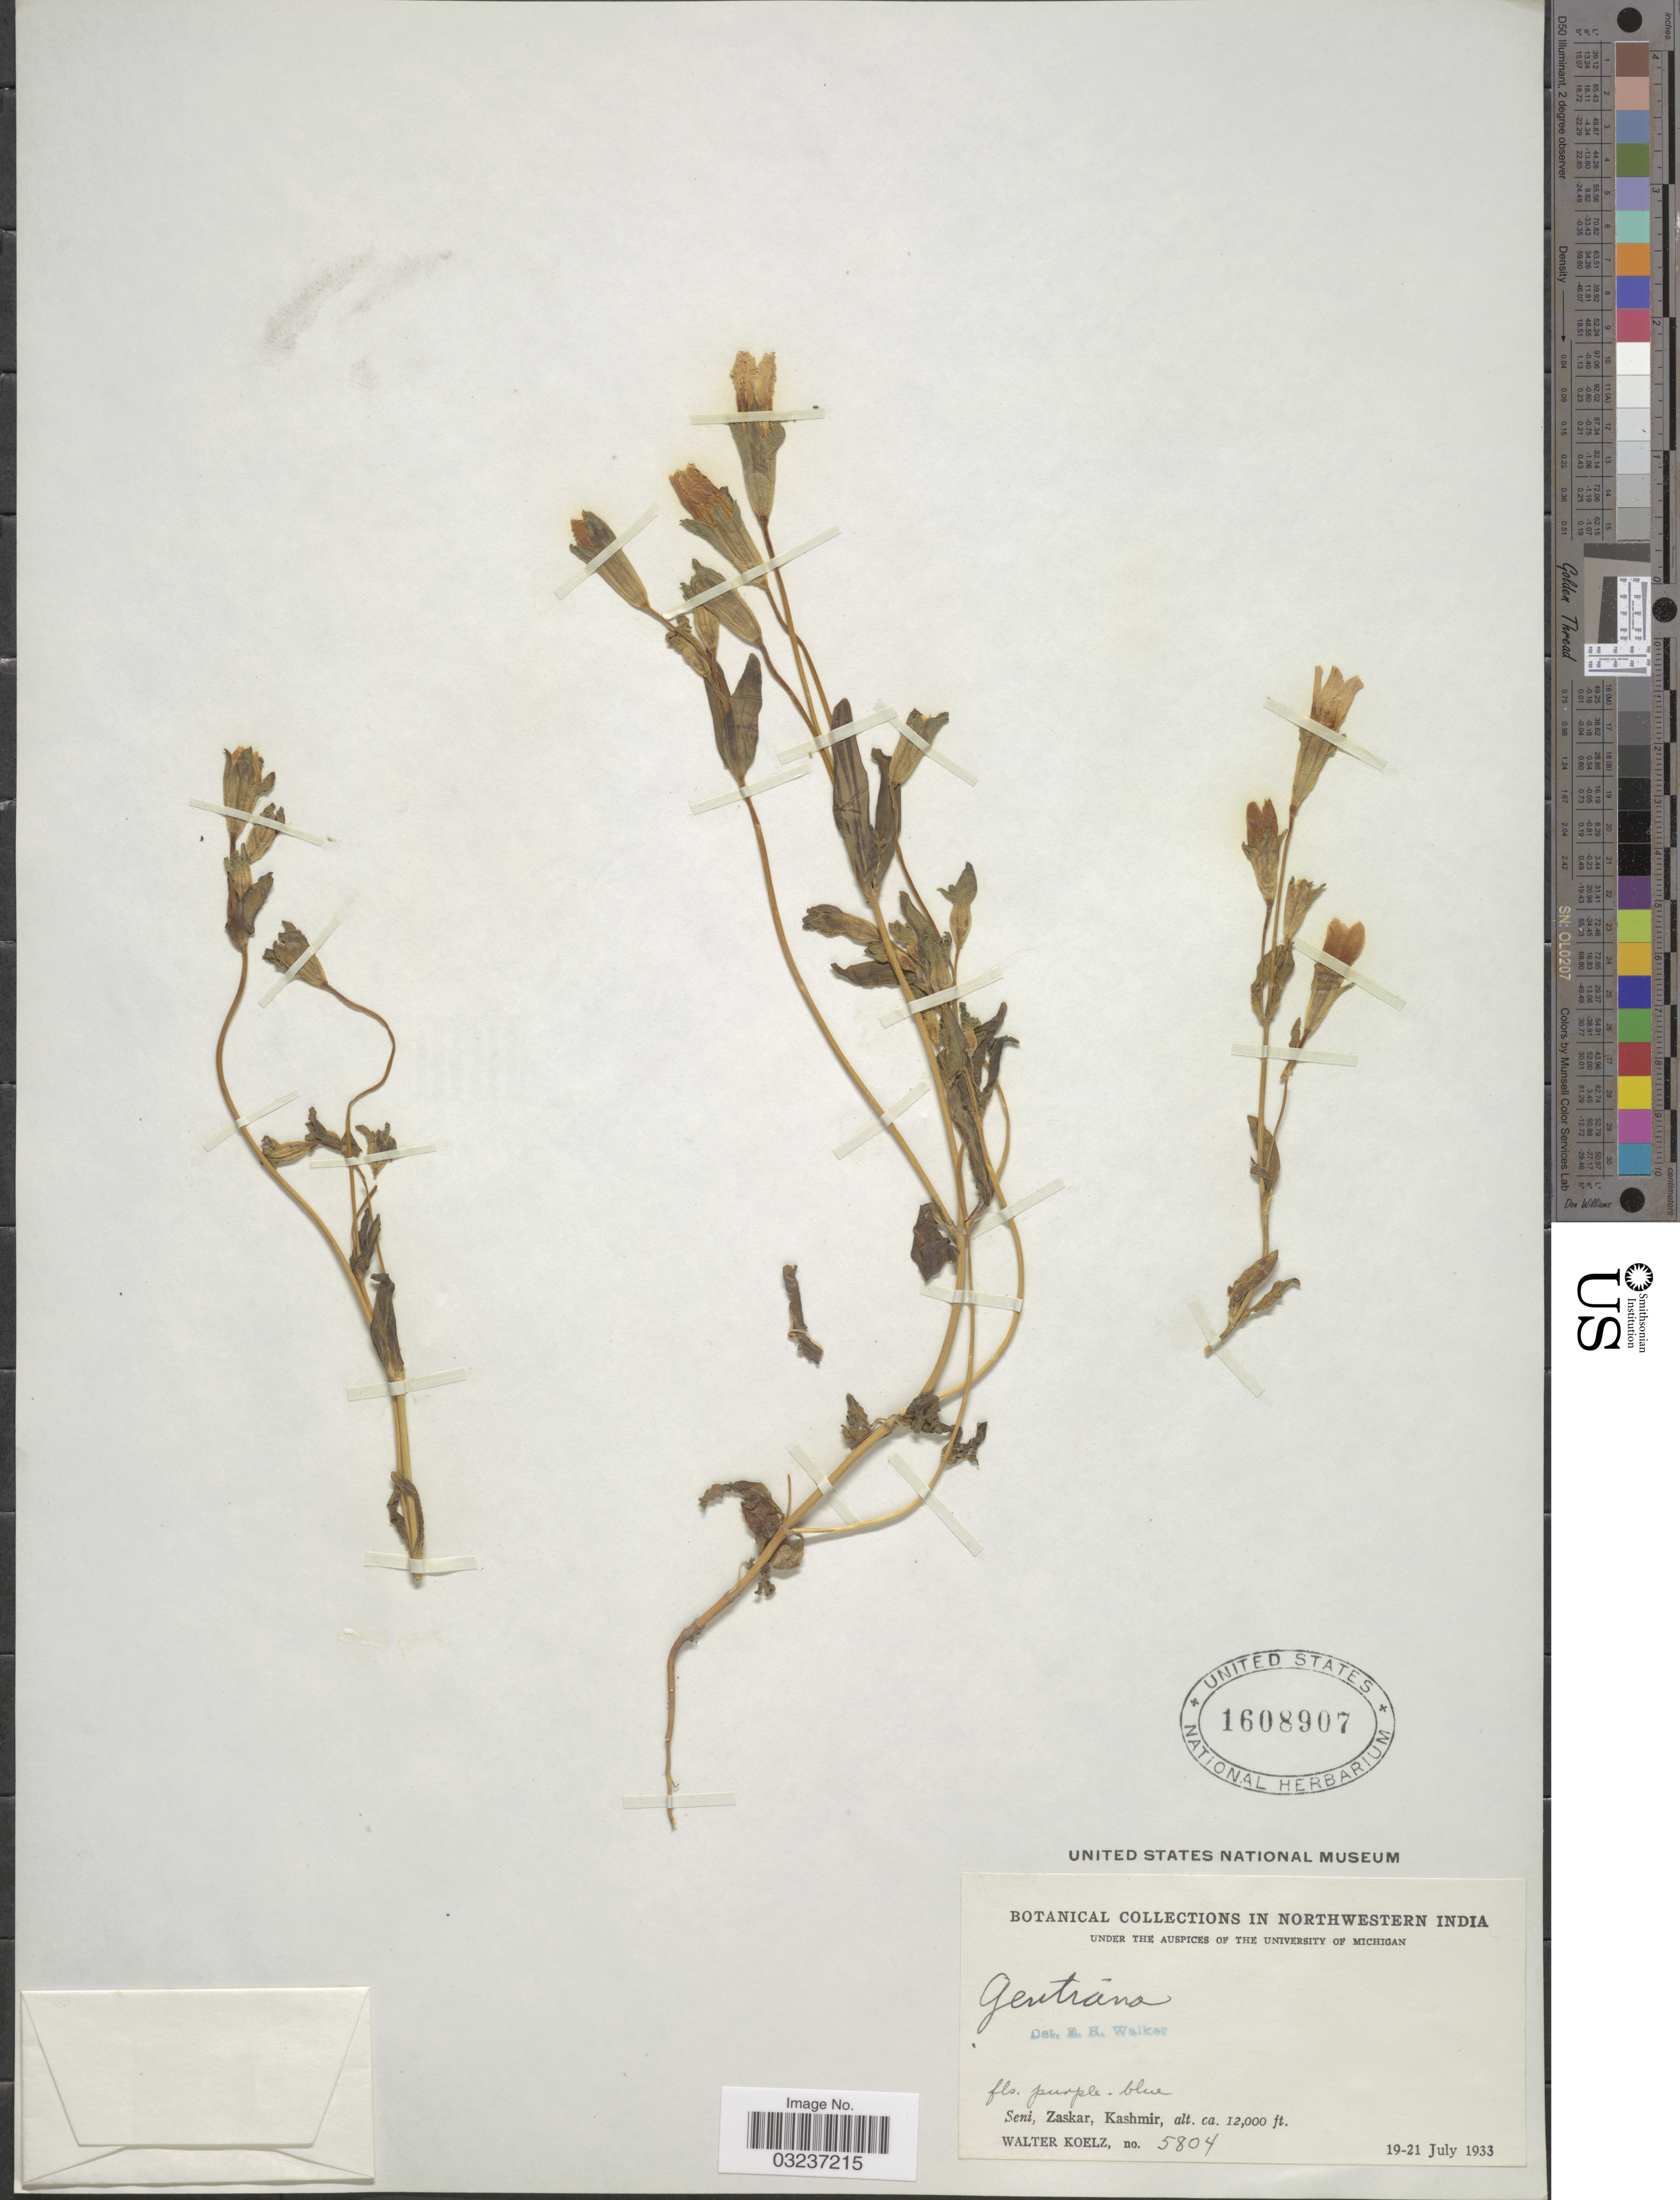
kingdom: Plantae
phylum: Tracheophyta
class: Magnoliopsida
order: Gentianales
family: Gentianaceae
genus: Gentiana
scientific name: Gentiana sp.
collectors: W. N. Koelz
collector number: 5804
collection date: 1933-07-19/1933-07-21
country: India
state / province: Jammu and Kashmir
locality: Northwestern India. Seni, Zaskar, Kashmir.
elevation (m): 3658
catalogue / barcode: US 1608907